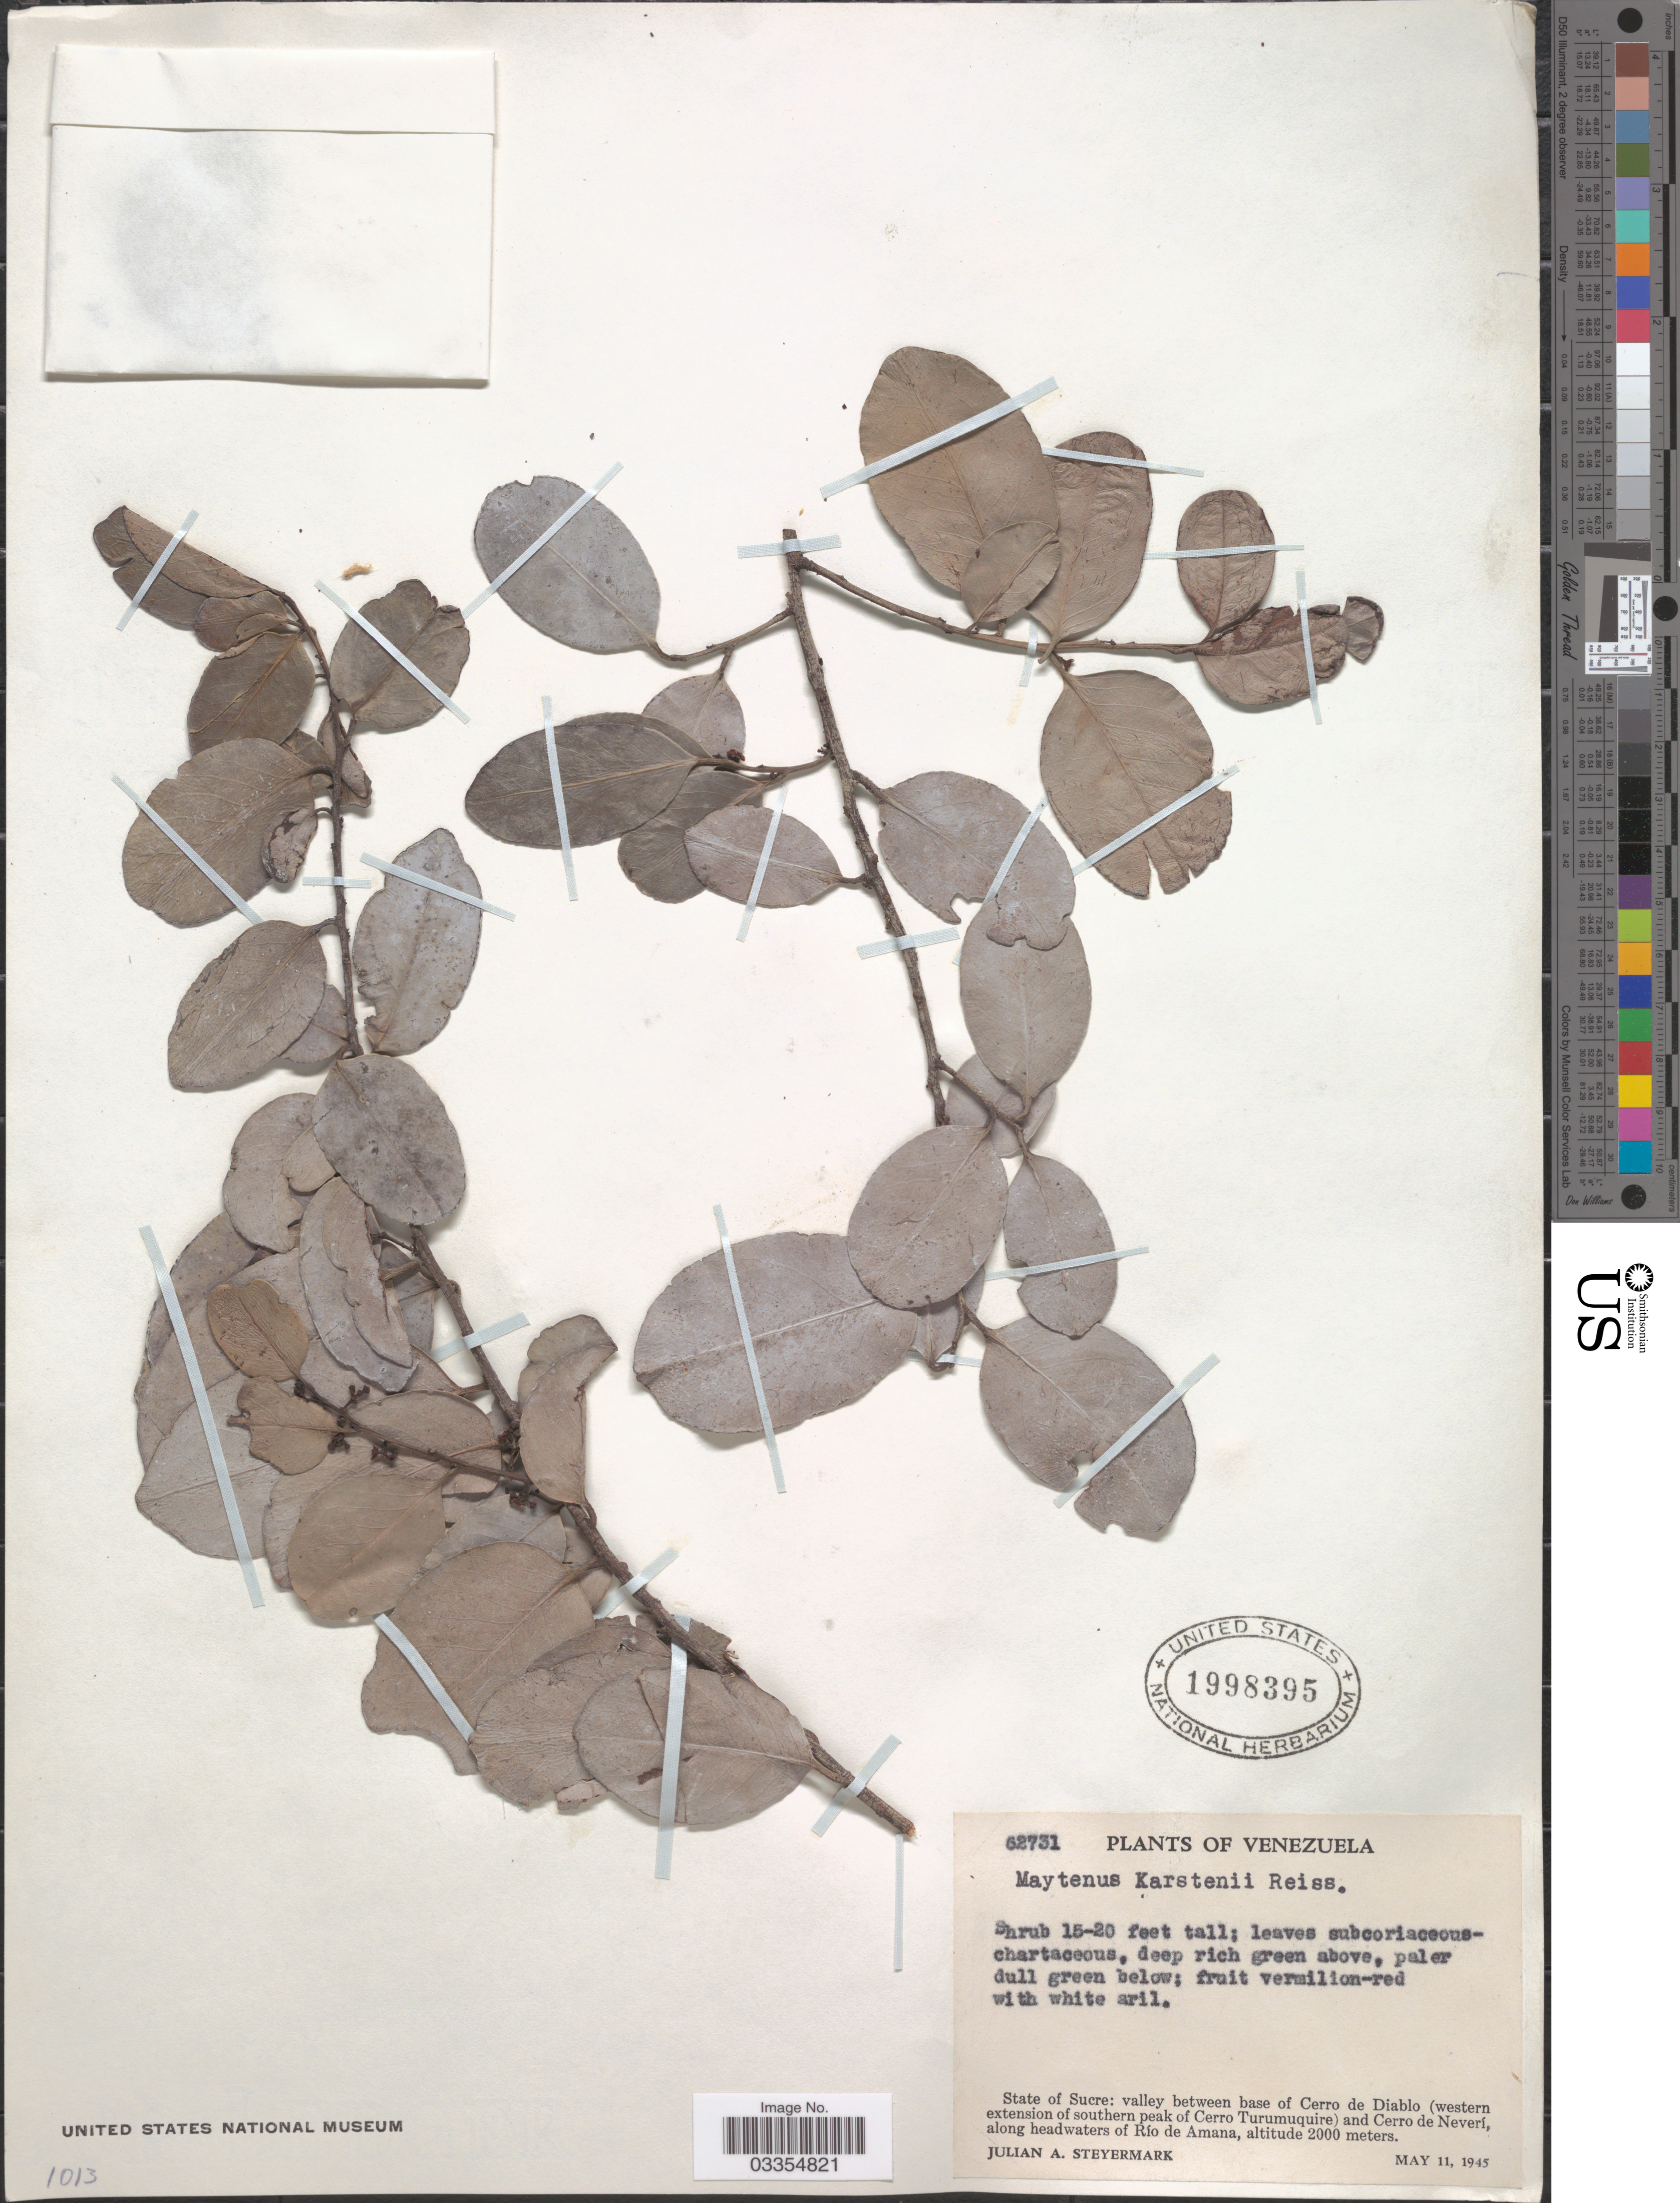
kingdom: Plantae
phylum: Tracheophyta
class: Magnoliopsida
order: Celastrales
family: Celastraceae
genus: Maytenus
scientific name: Maytenus karstenii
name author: Reissek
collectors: J. Steyermark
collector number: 62731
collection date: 1945-05-11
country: Venezuela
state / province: Sucre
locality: Valley between base of Cerro de Diablo (western extension of southern peak of Cerro Turumuquire) and Cerro de Neverí, along headwaters of Río de Amana.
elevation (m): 2000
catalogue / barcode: US 1998395